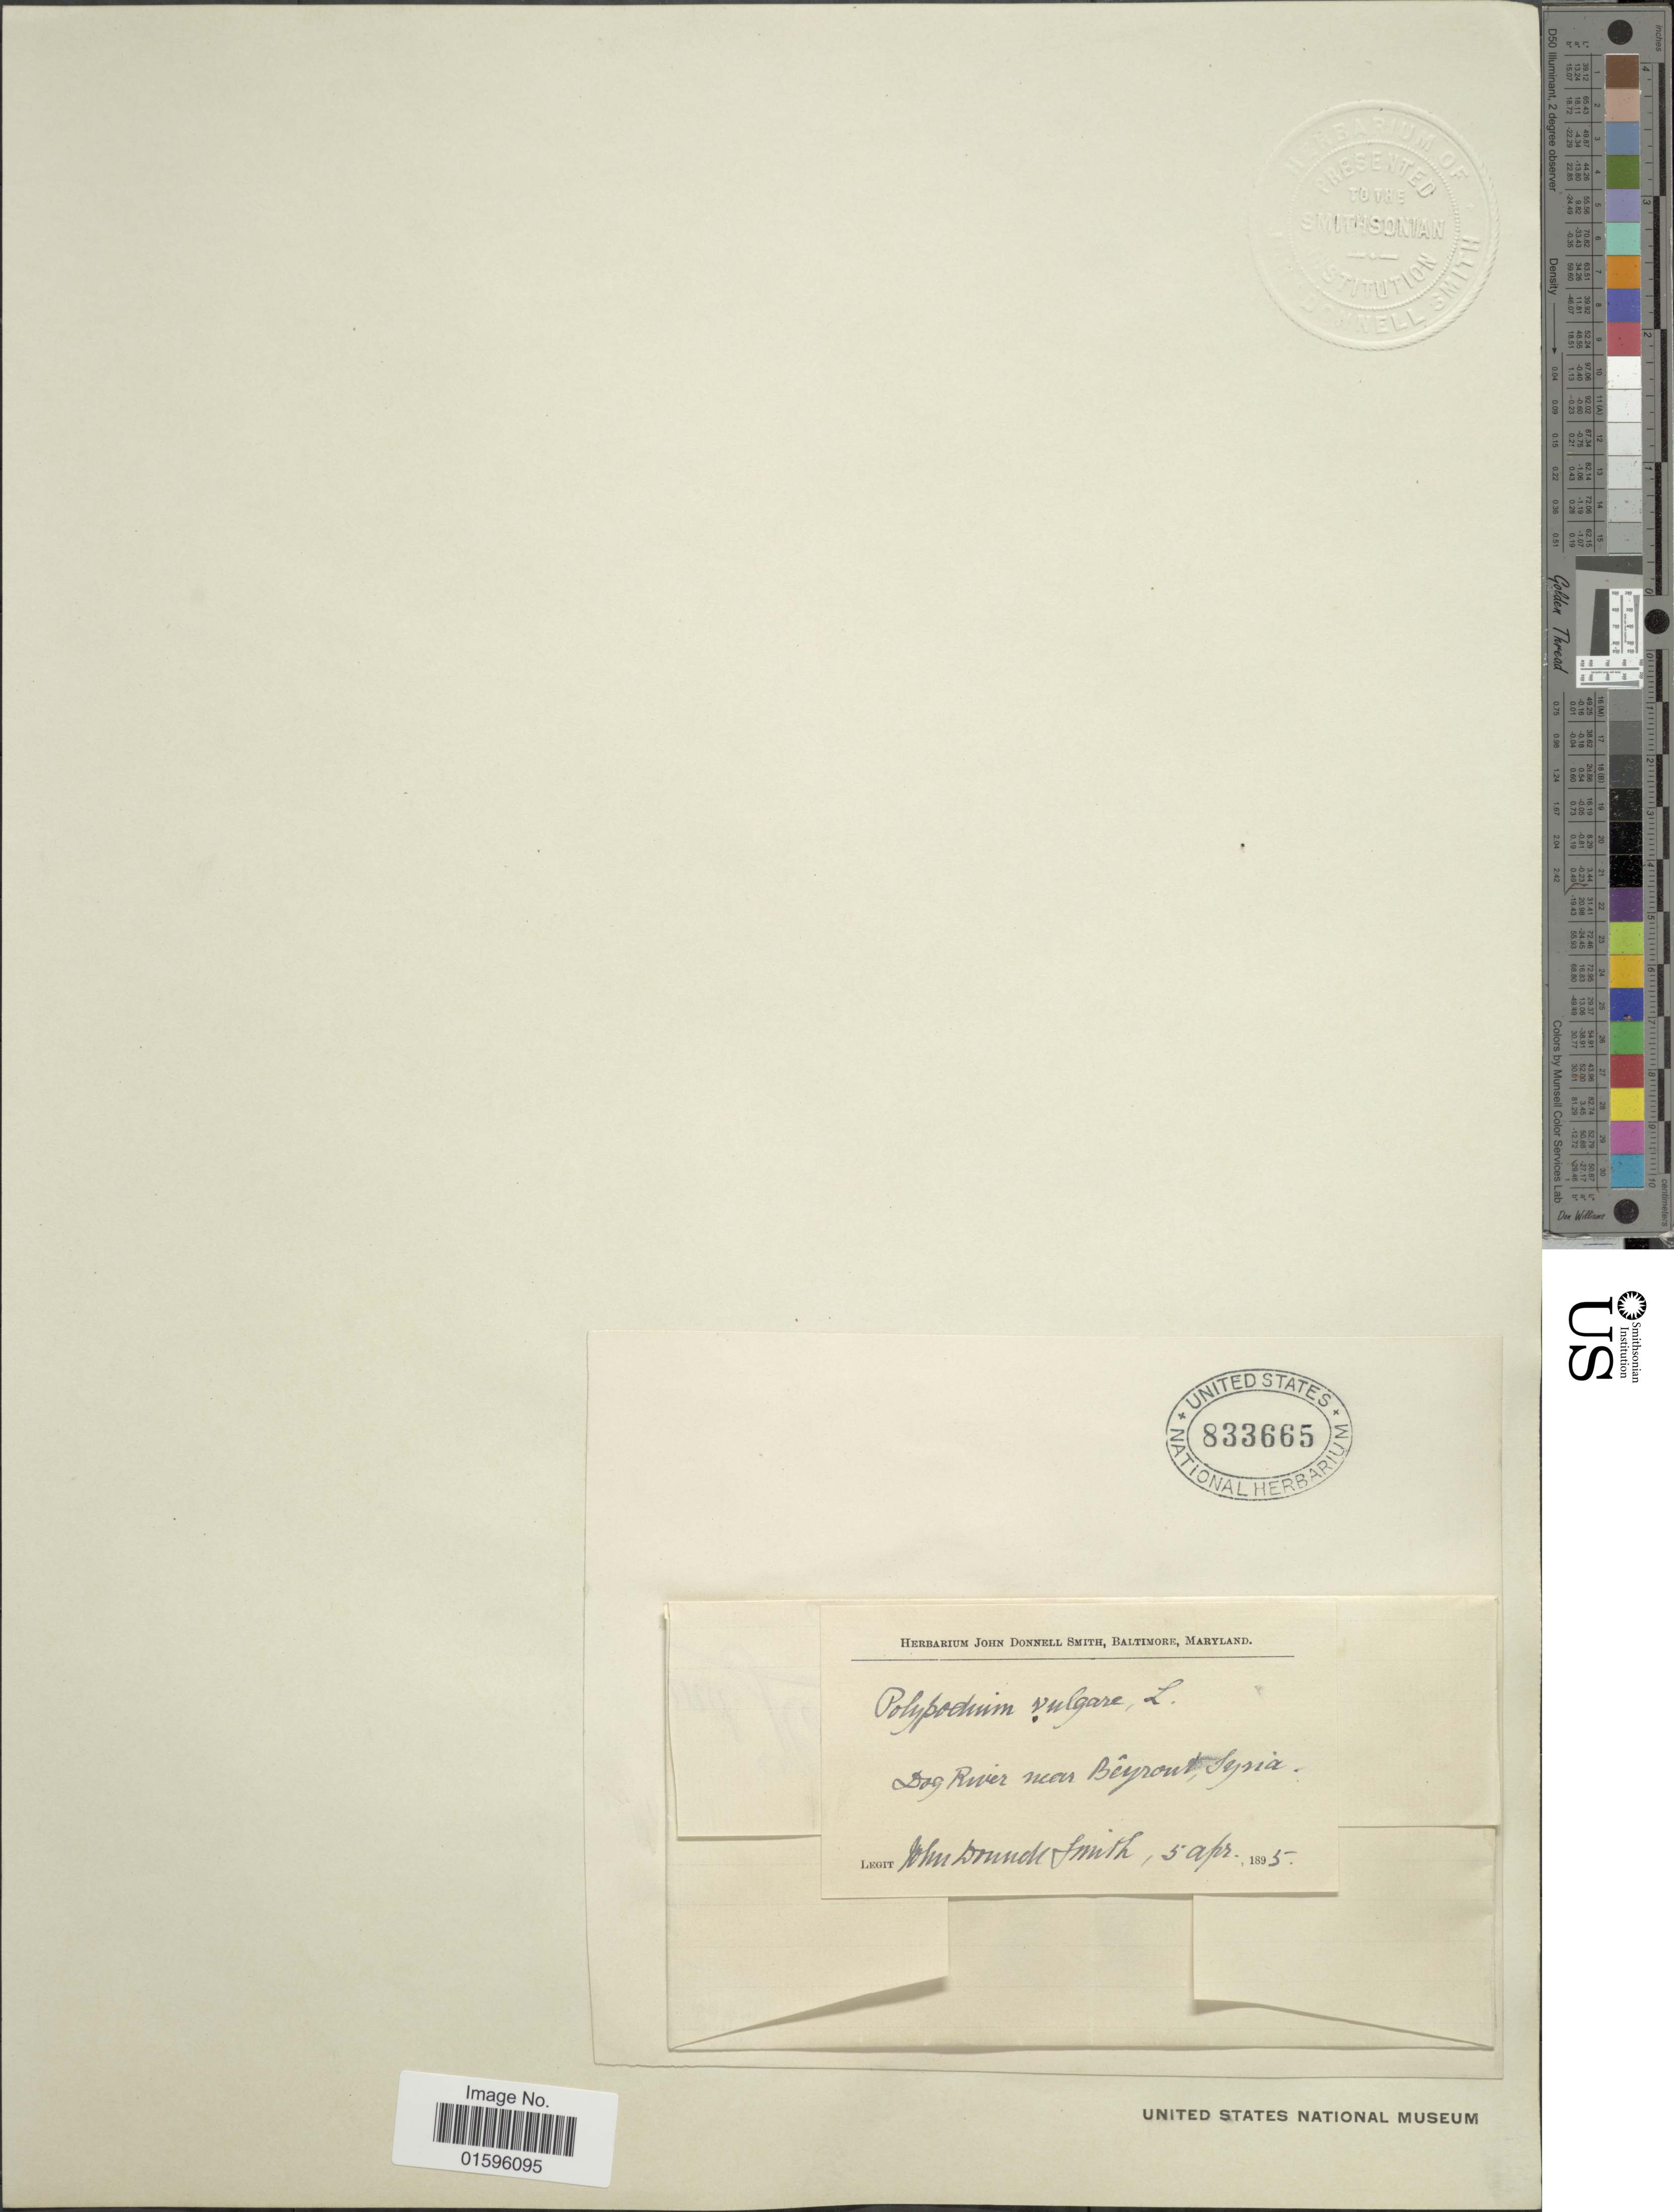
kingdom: Plantae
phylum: Tracheophyta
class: Polypodiopsida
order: Polypodiales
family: Polypodiaceae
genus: Polypodium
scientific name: Polypodium vulgare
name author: L.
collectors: J. Donnell Smith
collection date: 1895-04-05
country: Syria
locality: Dog River near Beyrout, Syria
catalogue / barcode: US 833665